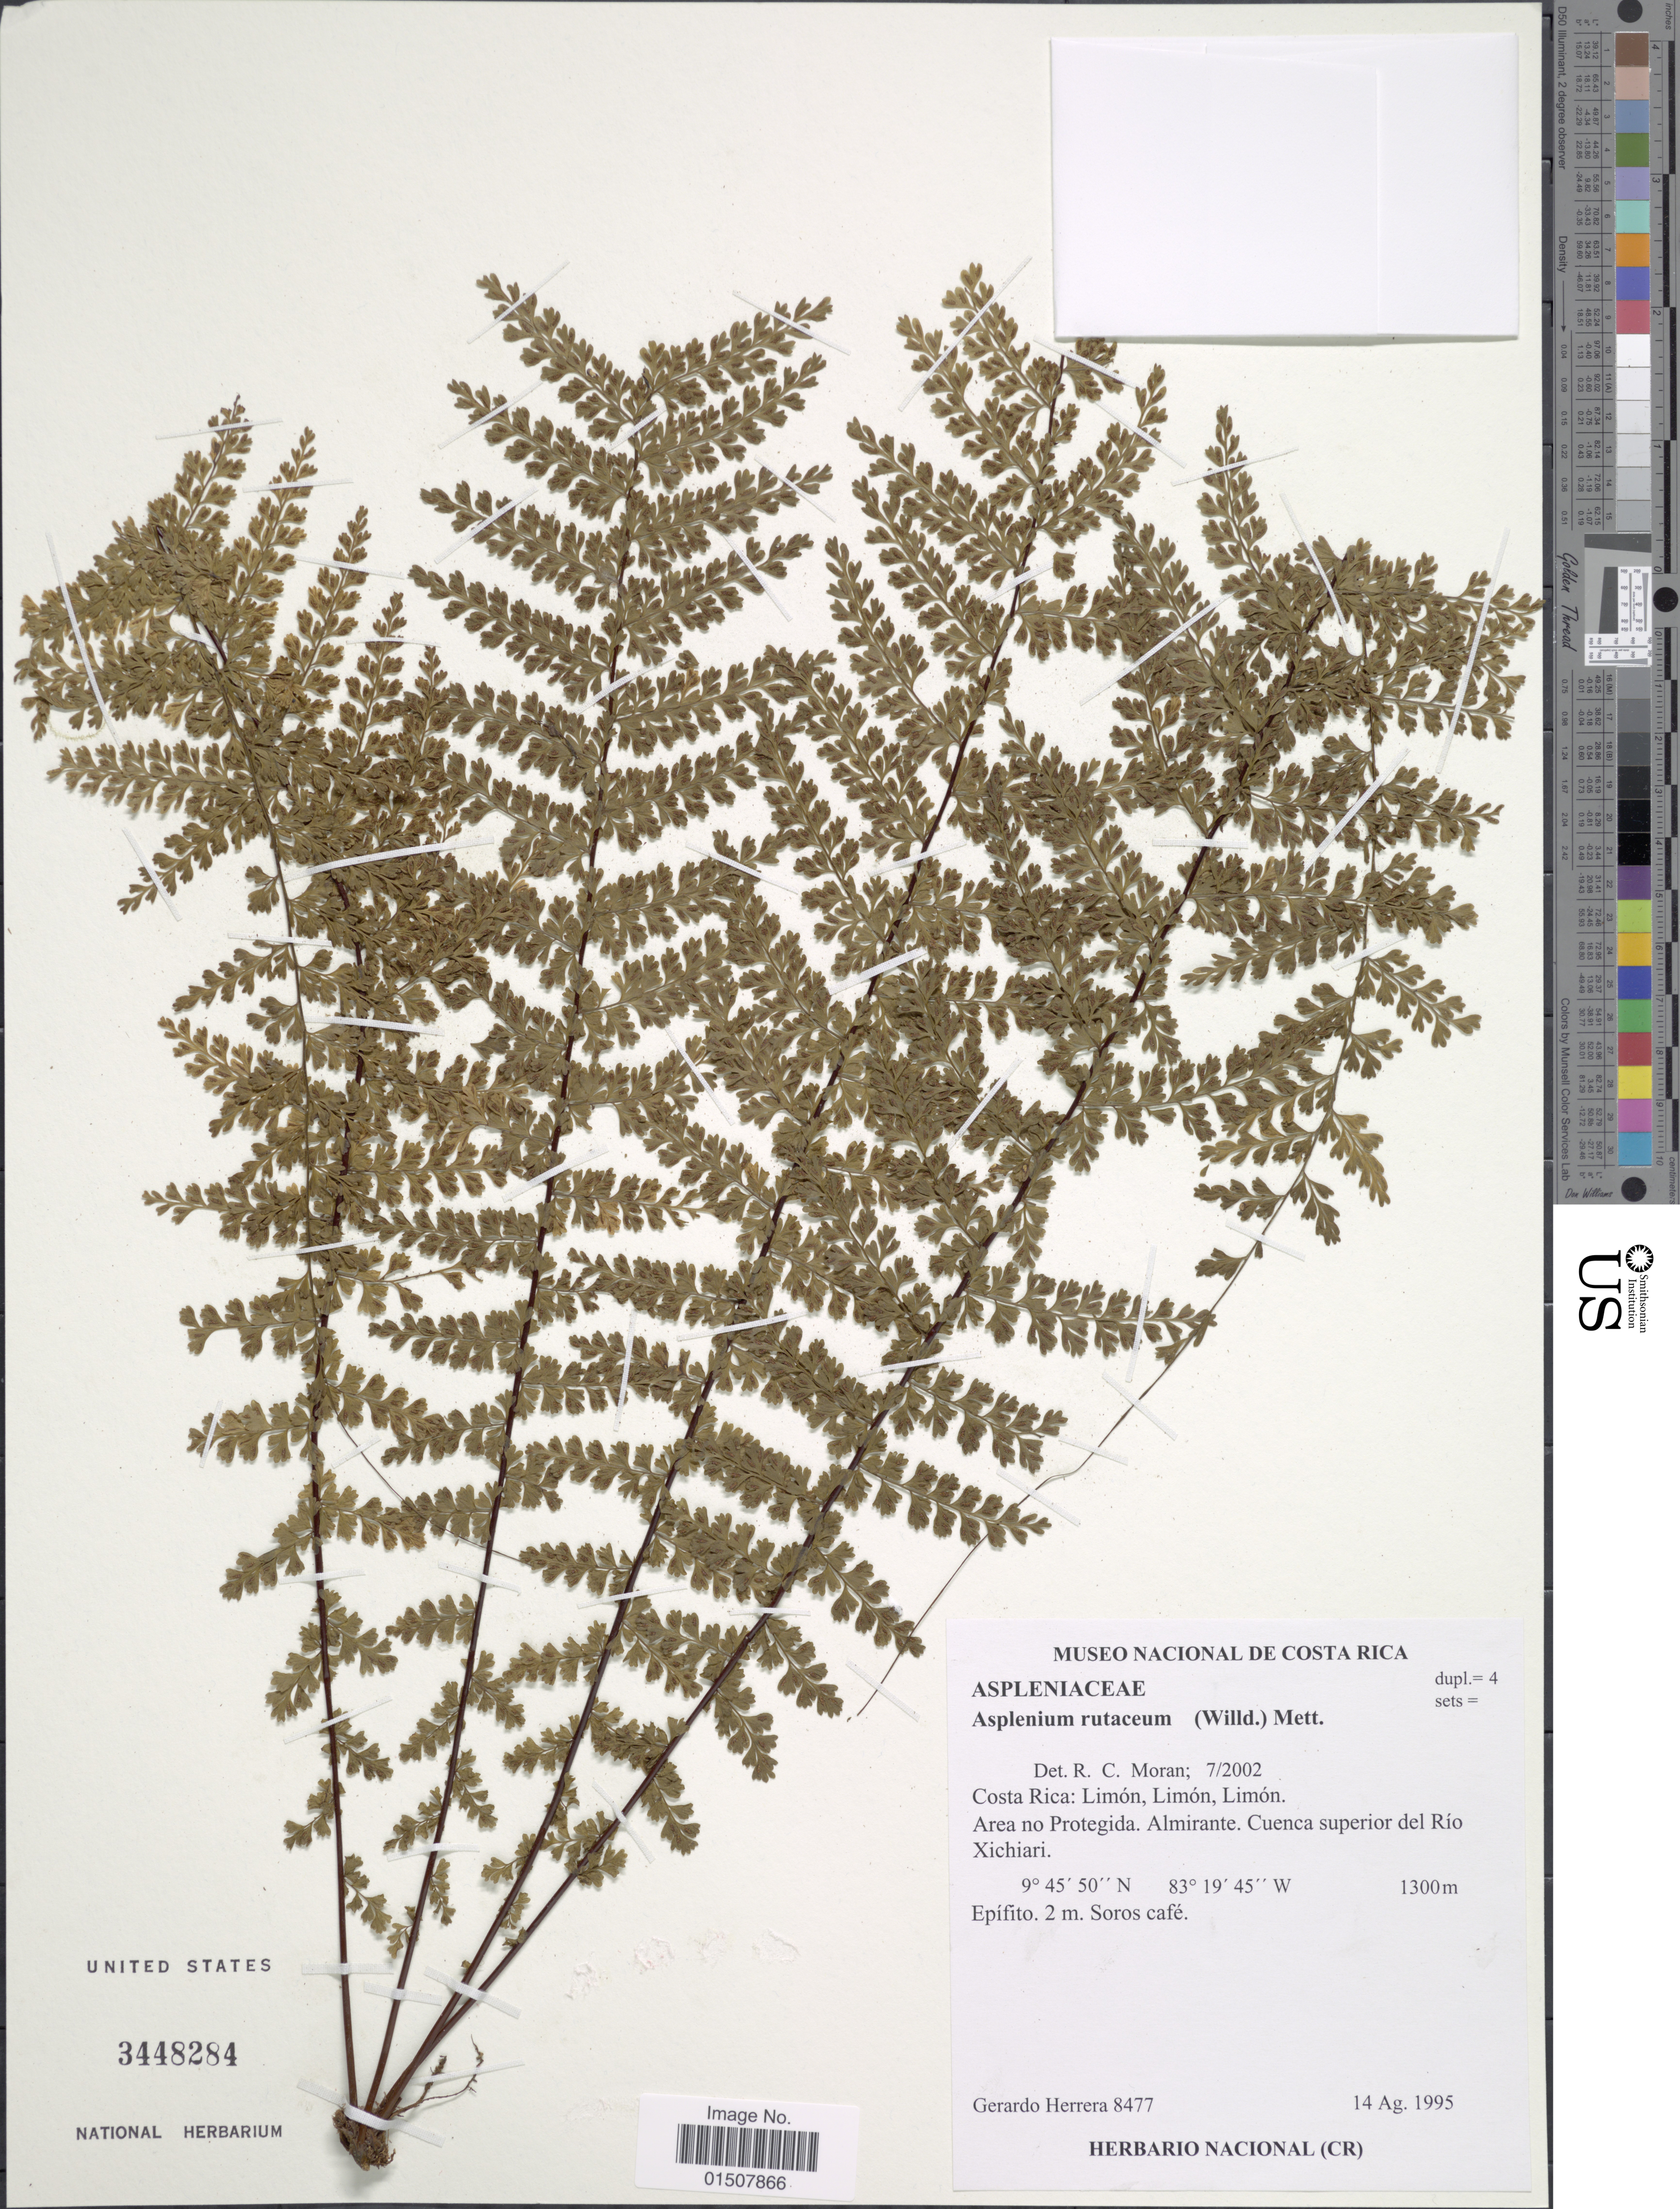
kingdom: Plantae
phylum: Tracheophyta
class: Polypodiopsida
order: Polypodiales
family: Aspleniaceae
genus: Asplenium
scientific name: Asplenium rutaceum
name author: (Willd.) Mett.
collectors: G. Herrera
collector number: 8477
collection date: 1995-08-14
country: Costa Rica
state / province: Limón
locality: Area no Protegida, Almirante, Cuenca superior del Rio Xichiari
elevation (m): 1300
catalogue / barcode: US 3448284